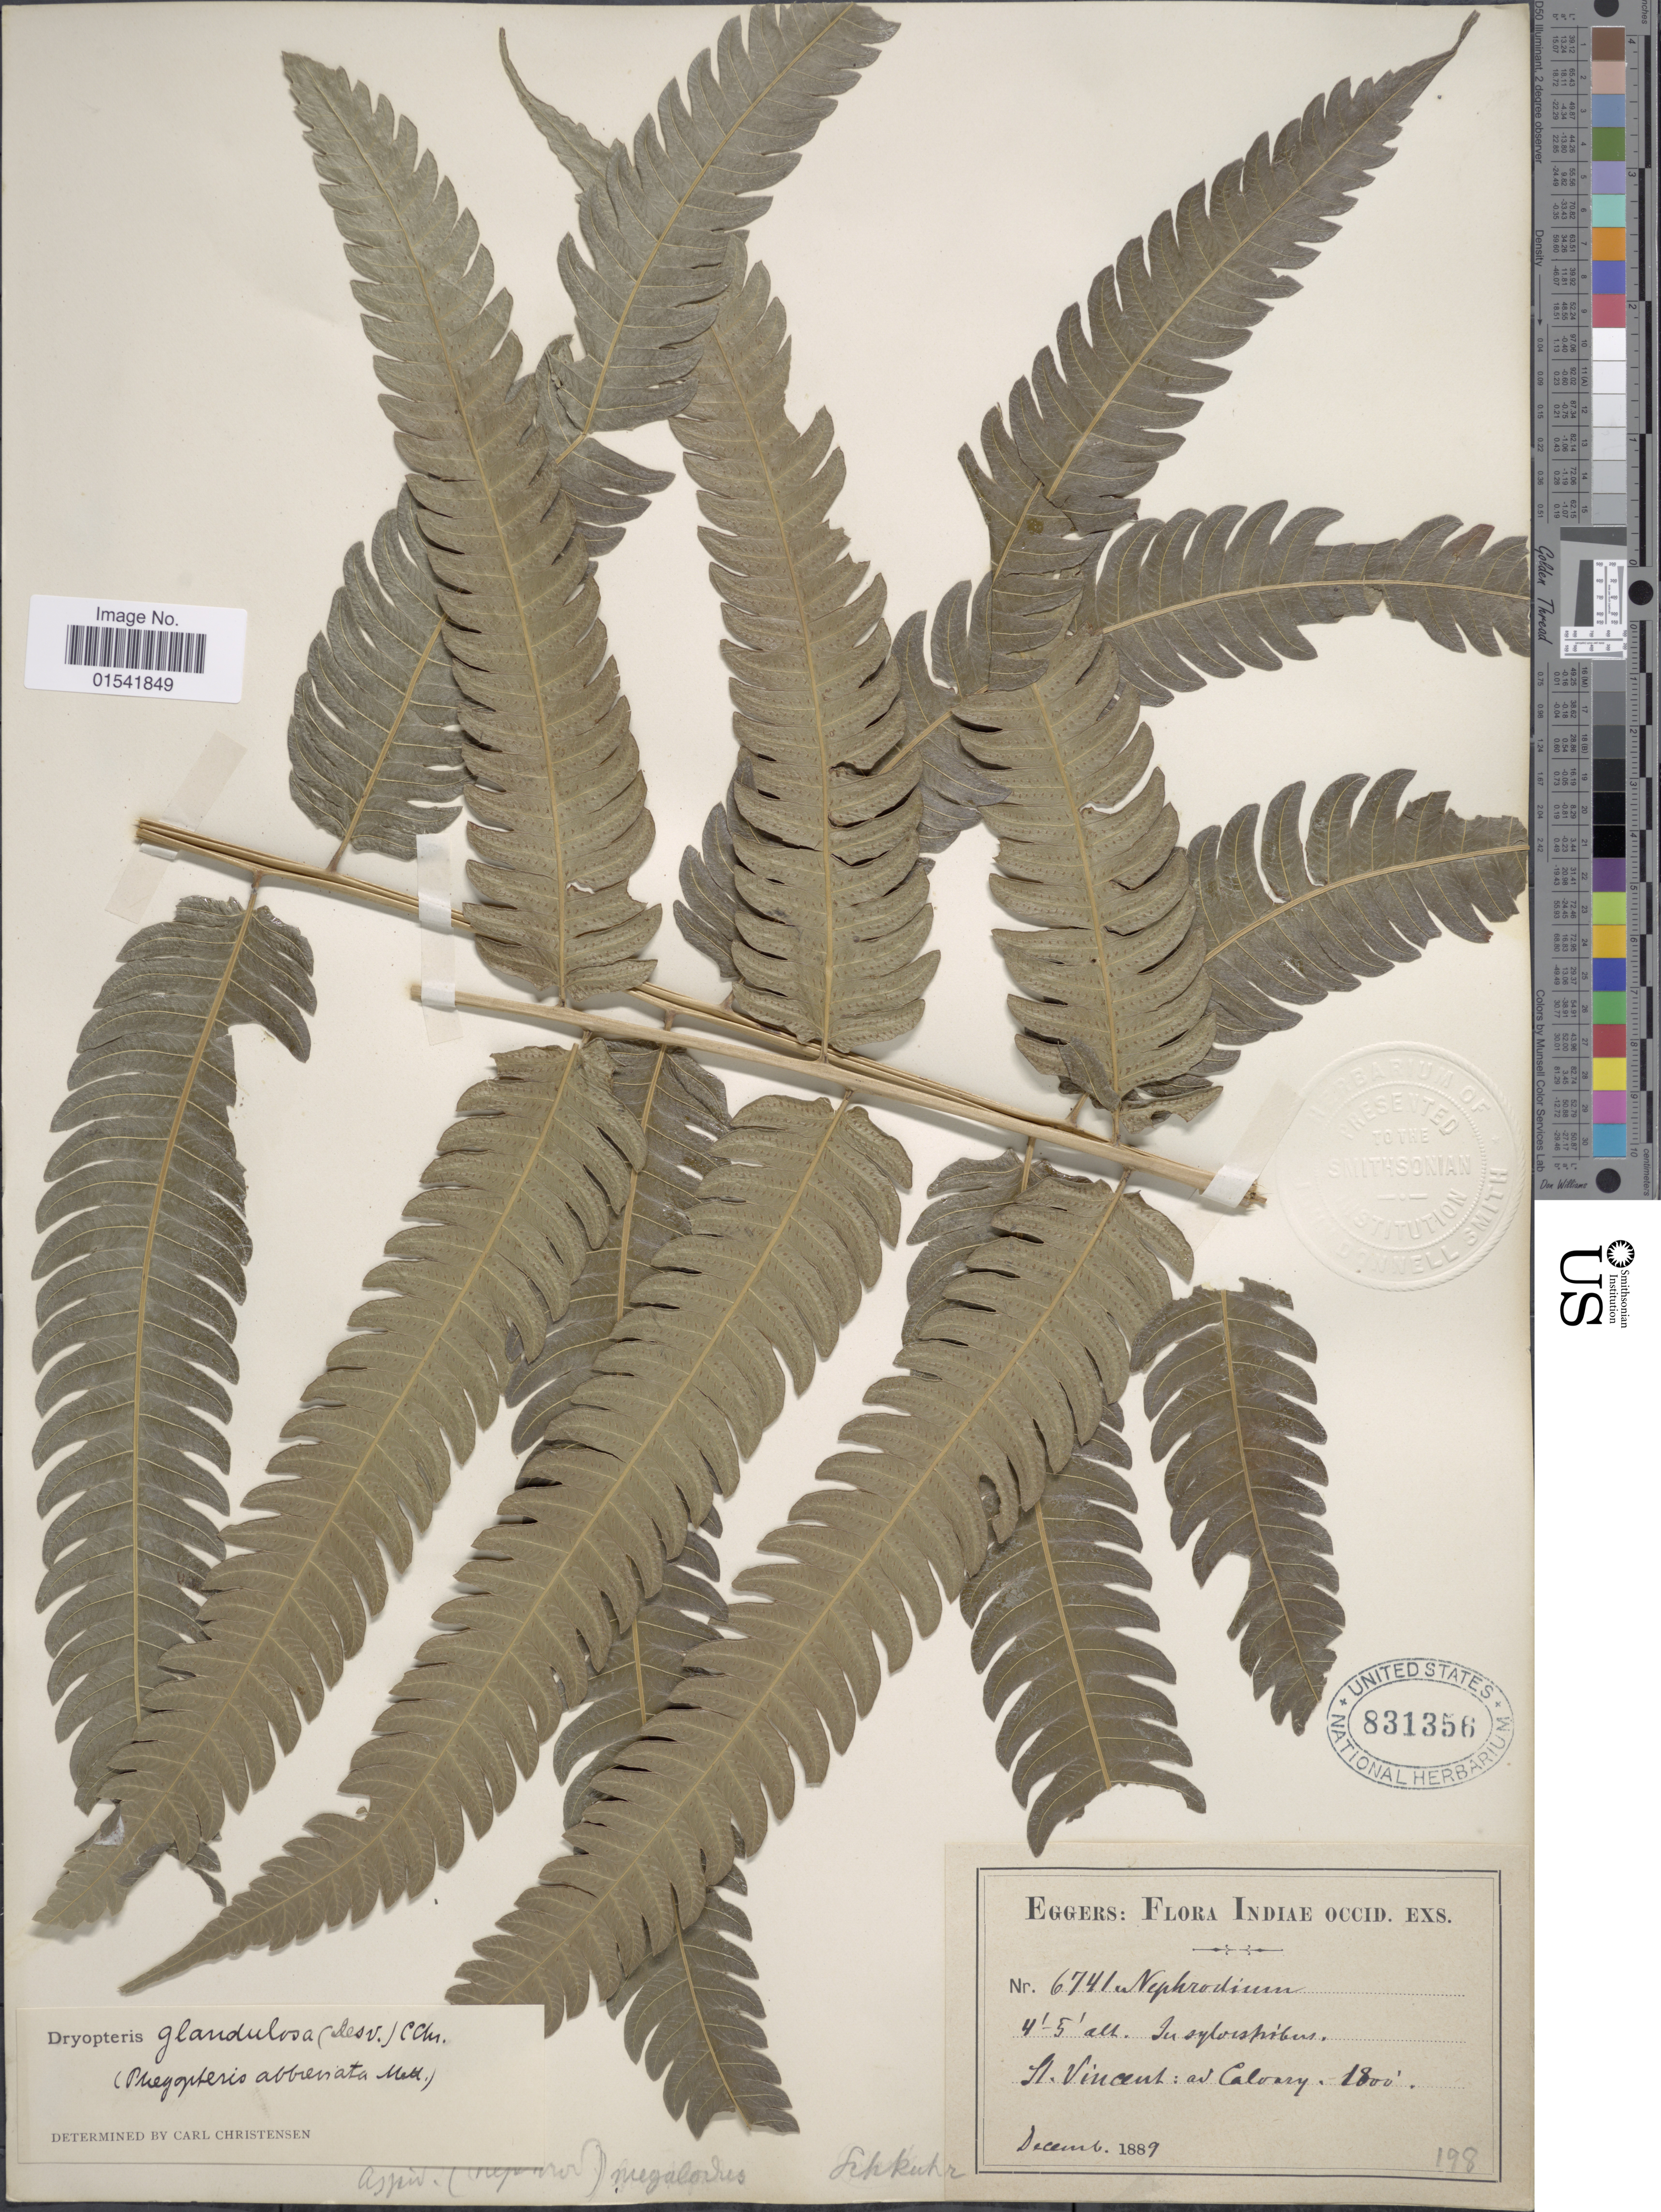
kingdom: Plantae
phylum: Tracheophyta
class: Polypodiopsida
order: Polypodiales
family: Thelypteridaceae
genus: Steiropteris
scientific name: Steiropteris glandulosa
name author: (Hook. f.) Pic. Serm.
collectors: -. Eggers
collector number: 6741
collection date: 1889-12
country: St. Vincent - Grenadines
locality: Indiae Occid., ad Calvary St. Vincent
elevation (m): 549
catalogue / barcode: US 831356